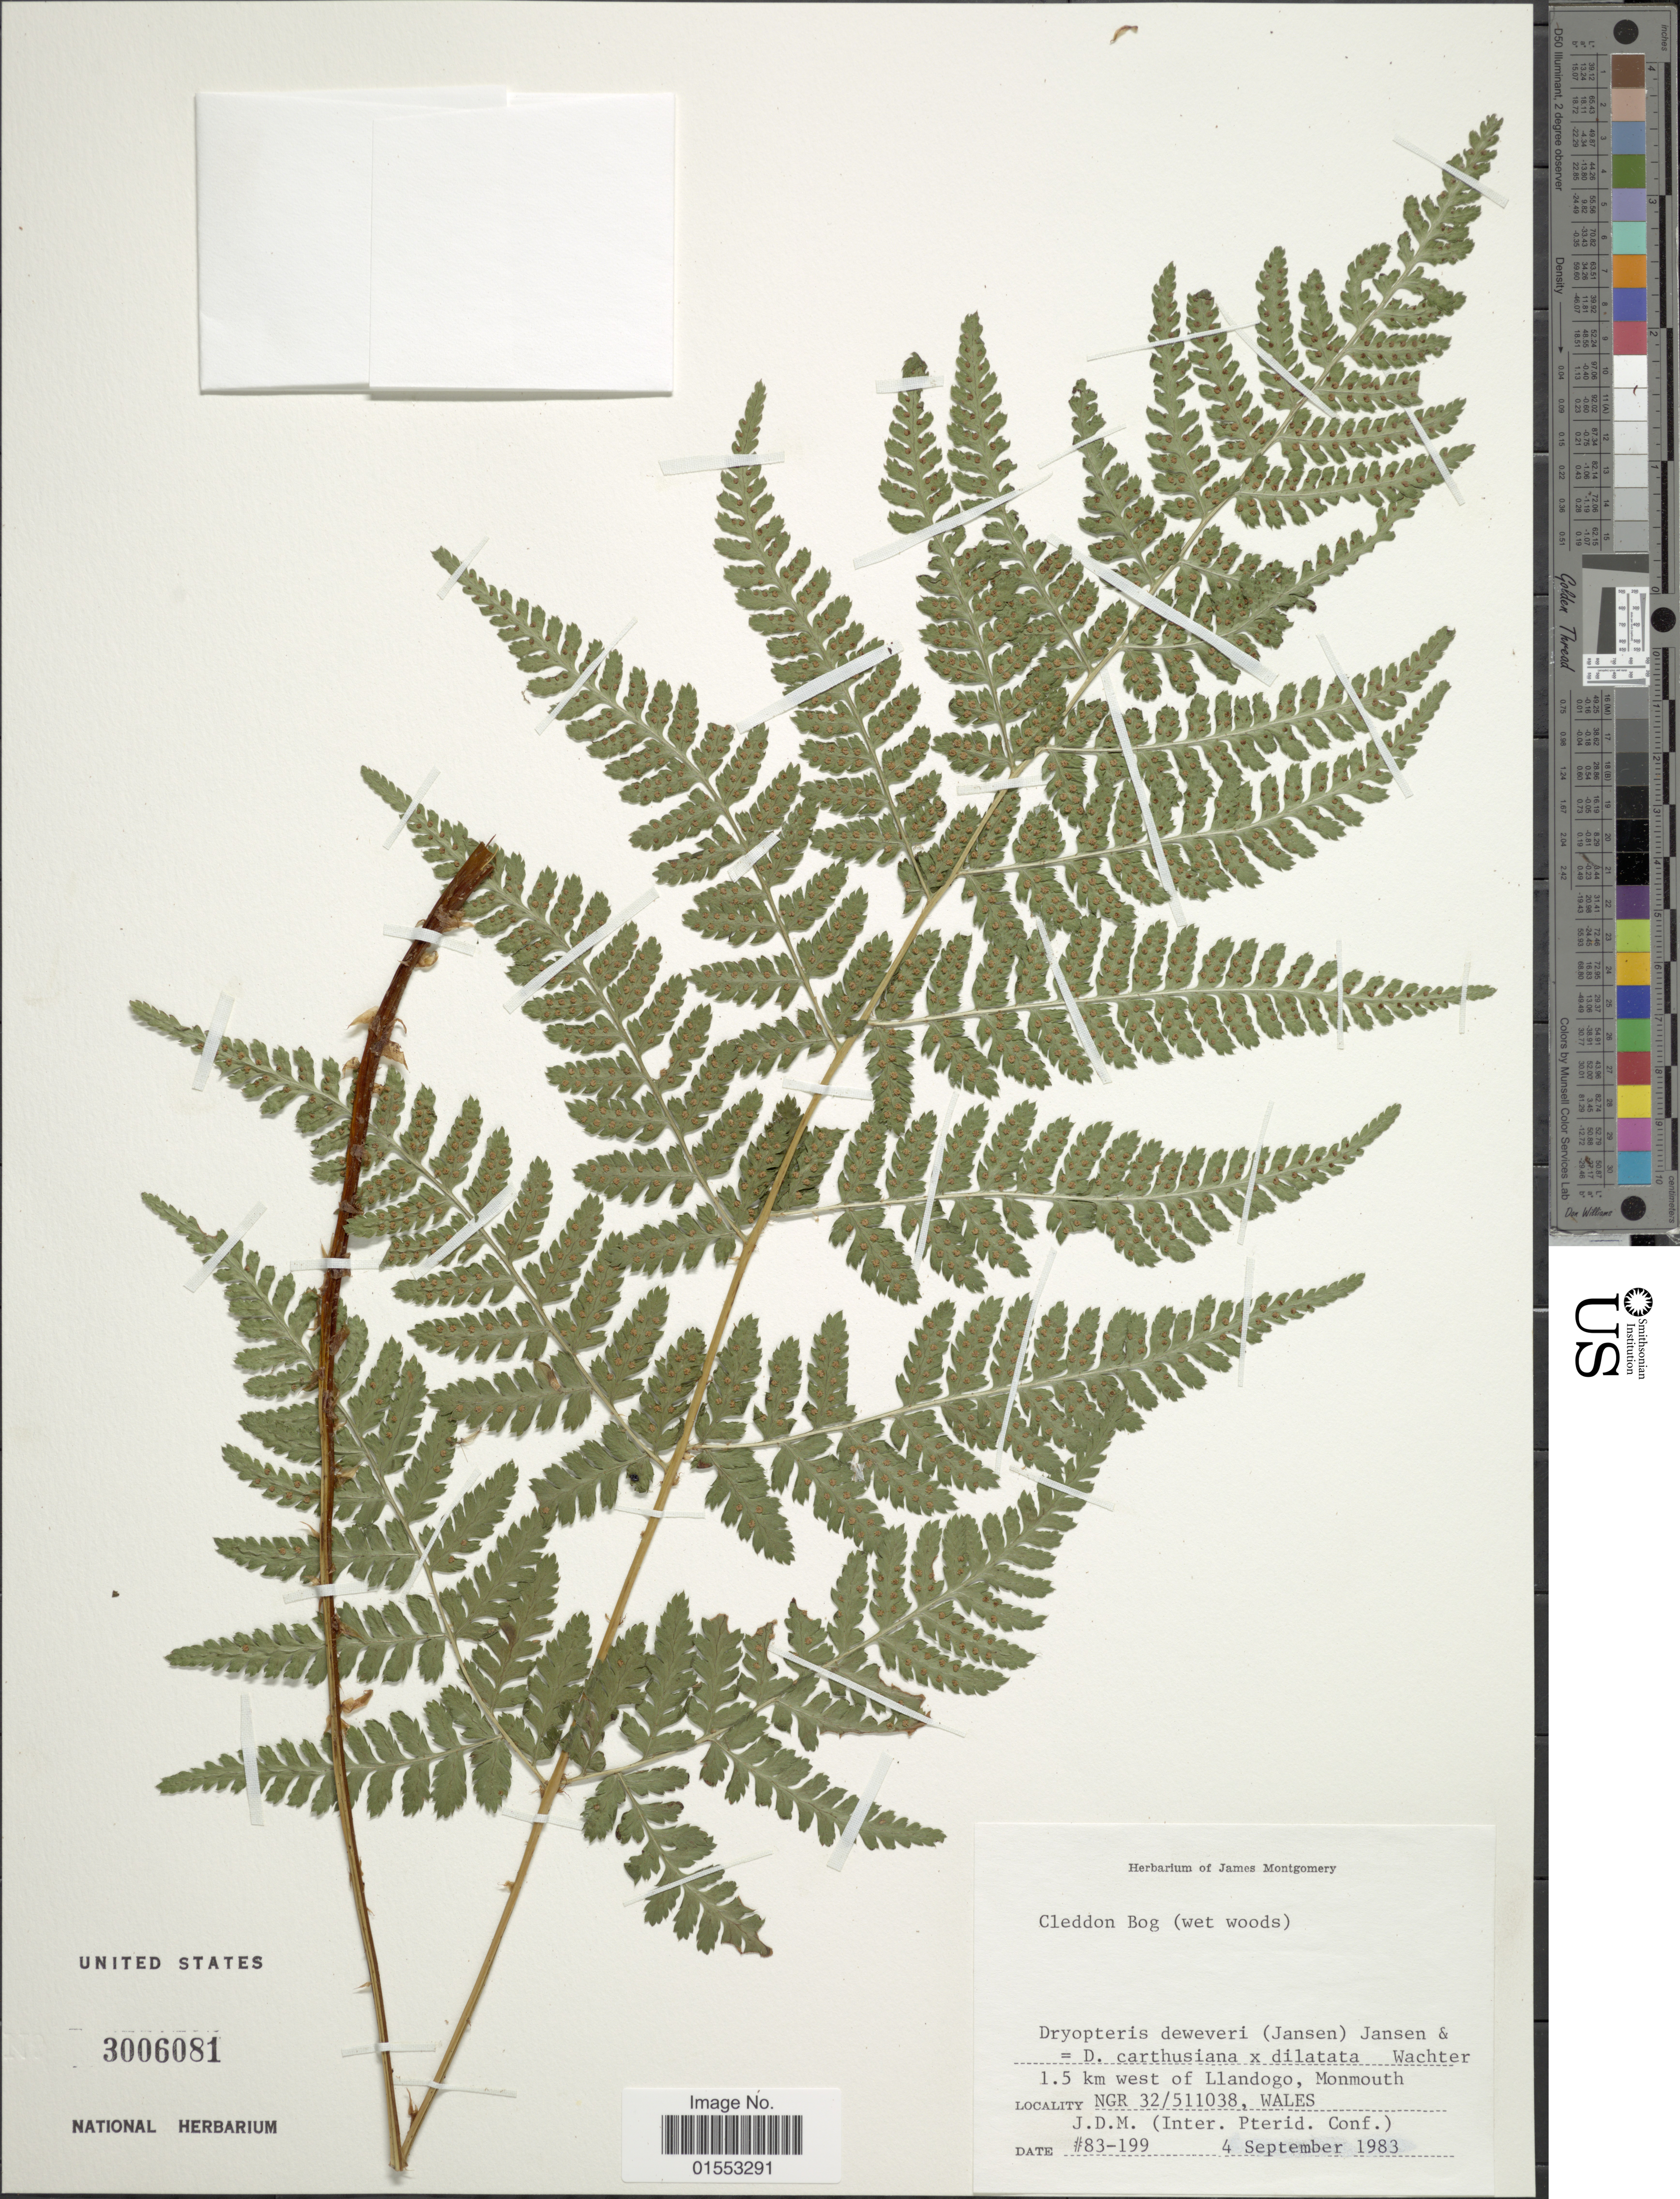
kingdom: Plantae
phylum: Tracheophyta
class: Polypodiopsida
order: Polypodiales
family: Dryopteridaceae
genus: Dryopteris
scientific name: Dryopteris x deweveri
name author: (Jansen) Jansen & Wacht.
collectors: ex Herb. James Montgomery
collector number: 83-199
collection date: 1983-09-04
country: United Kingdom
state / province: Wales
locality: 1.5 km west of Llandogo, Monmouth, NGR 32/511038, Wales, J.D.M.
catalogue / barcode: US 3006081